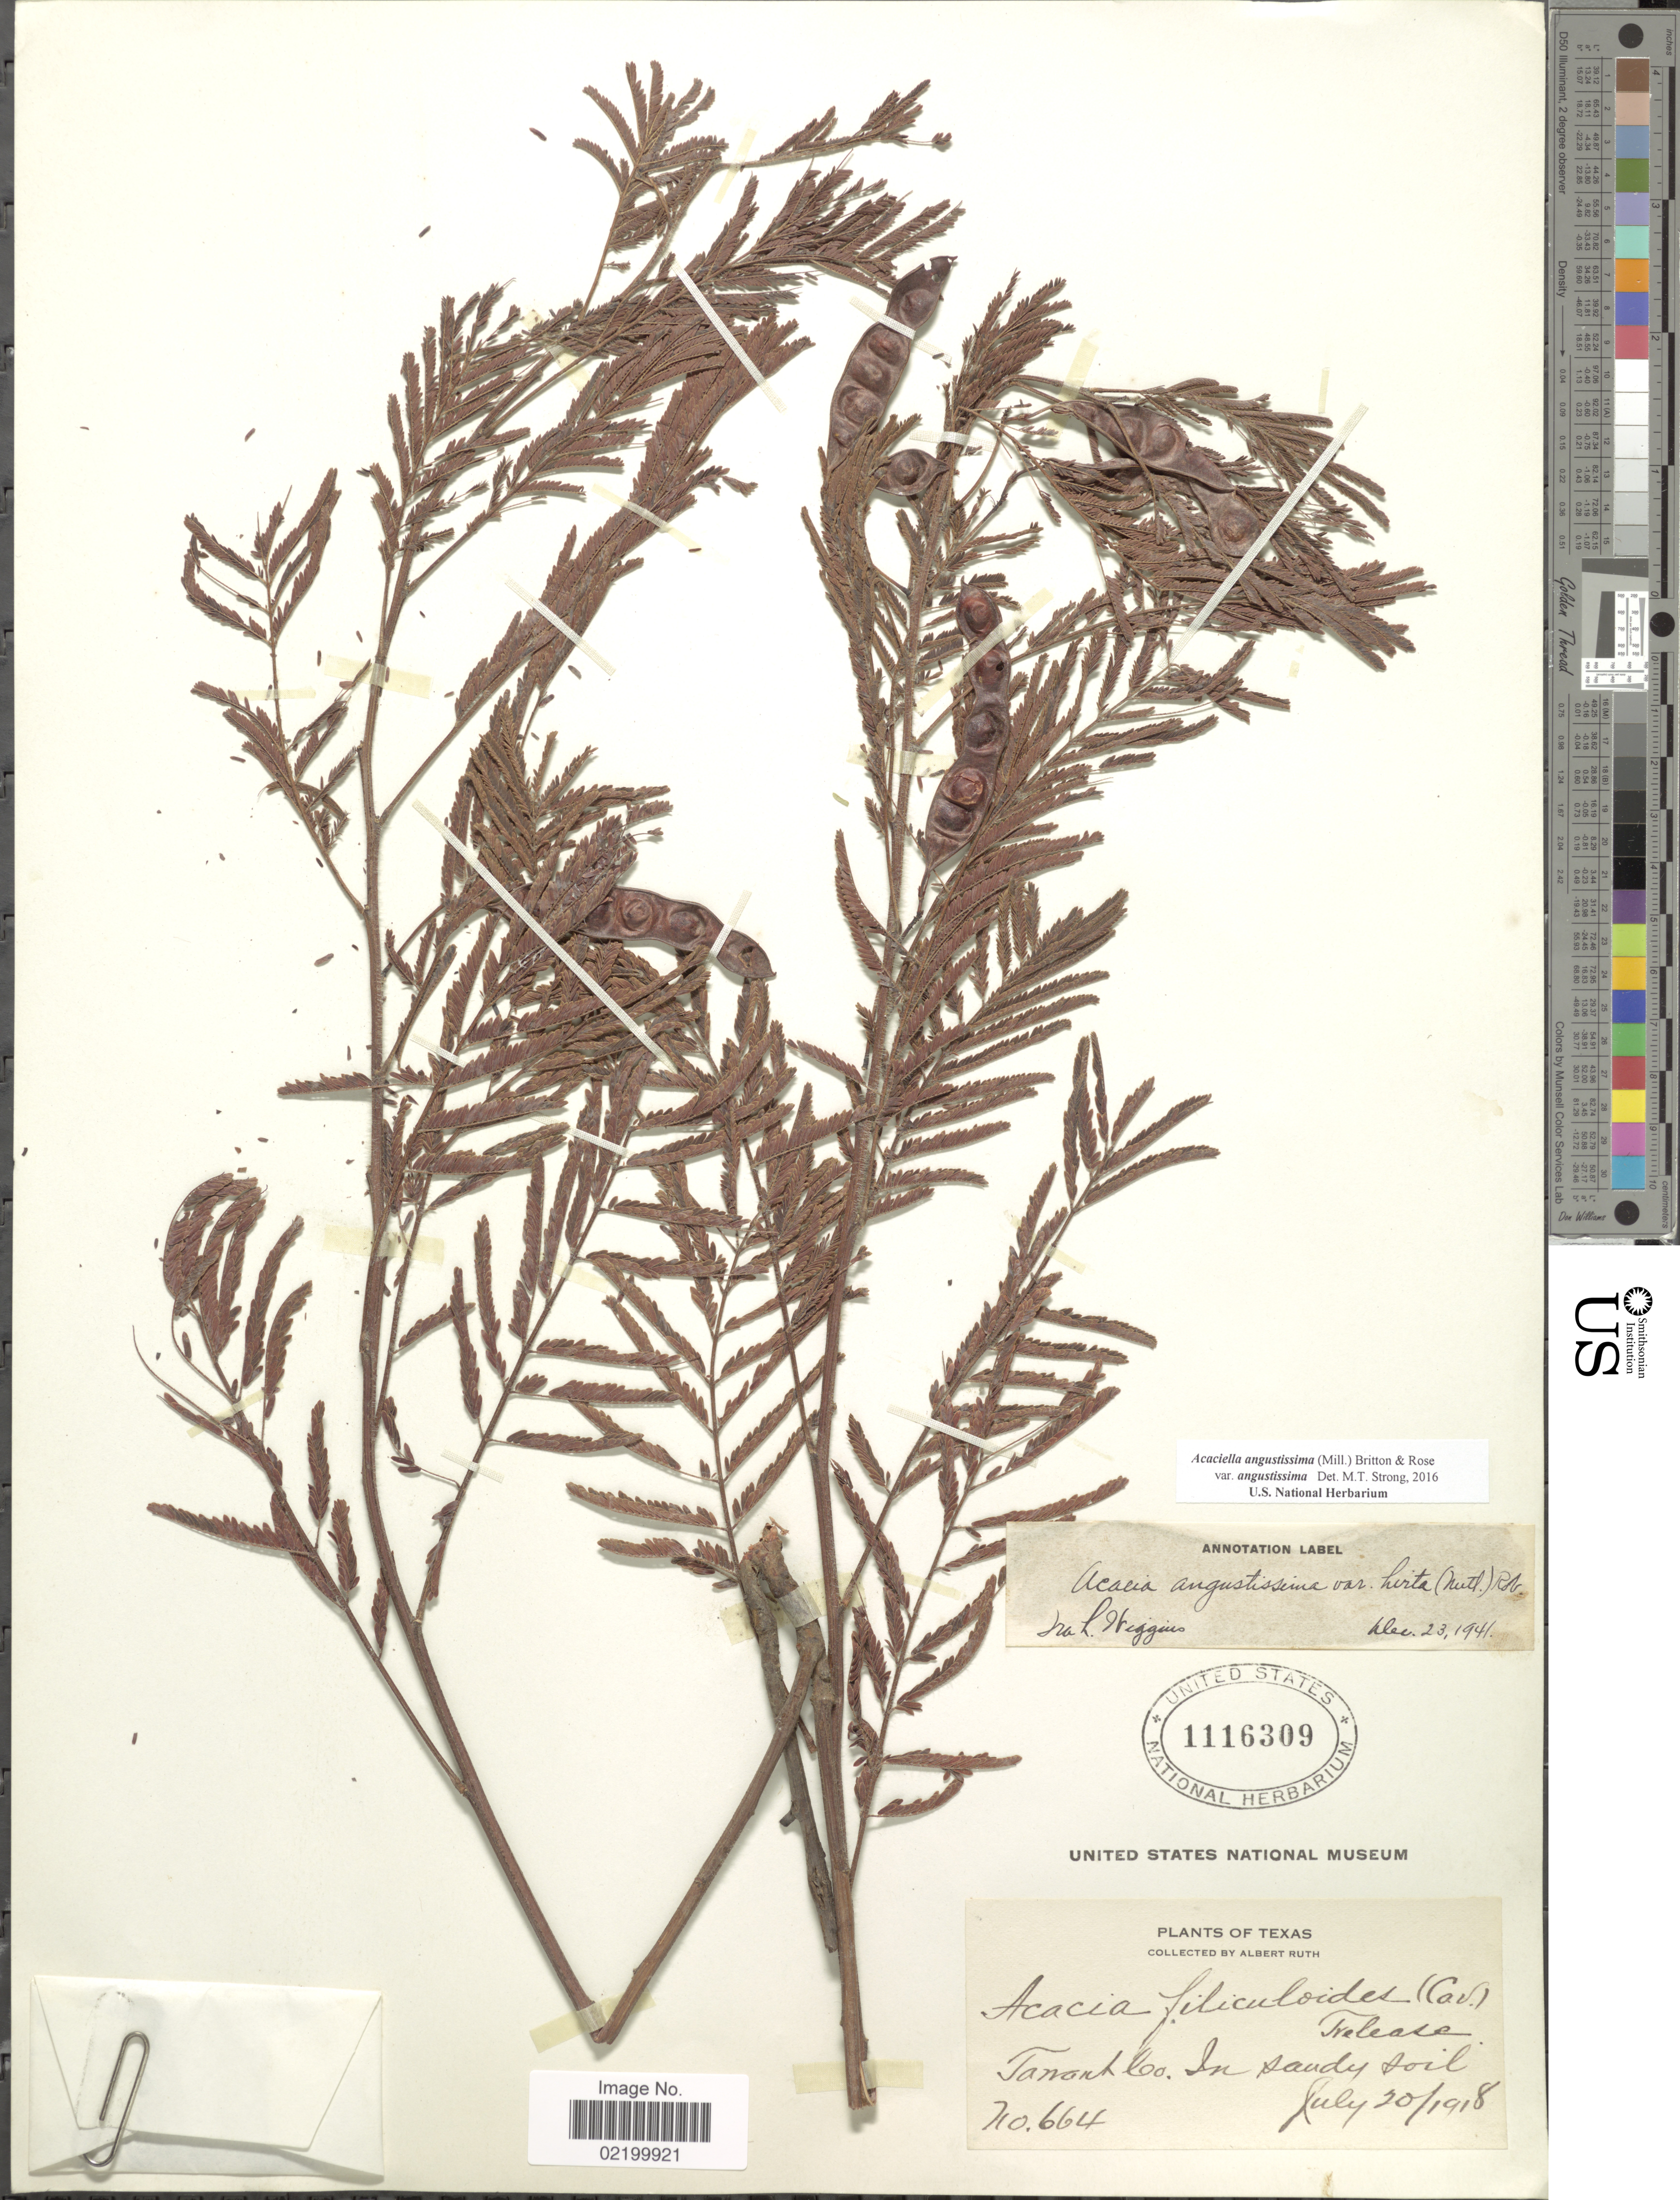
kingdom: Plantae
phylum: Tracheophyta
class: Magnoliopsida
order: Fabales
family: Fabaceae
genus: Acaciella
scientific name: Acaciella angustissima var. angustissima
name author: (Mill.) Britton & Rose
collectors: A. Ruth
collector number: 664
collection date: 1918-07-20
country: United States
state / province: Texas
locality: Tarrant Co.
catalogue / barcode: US 1116309